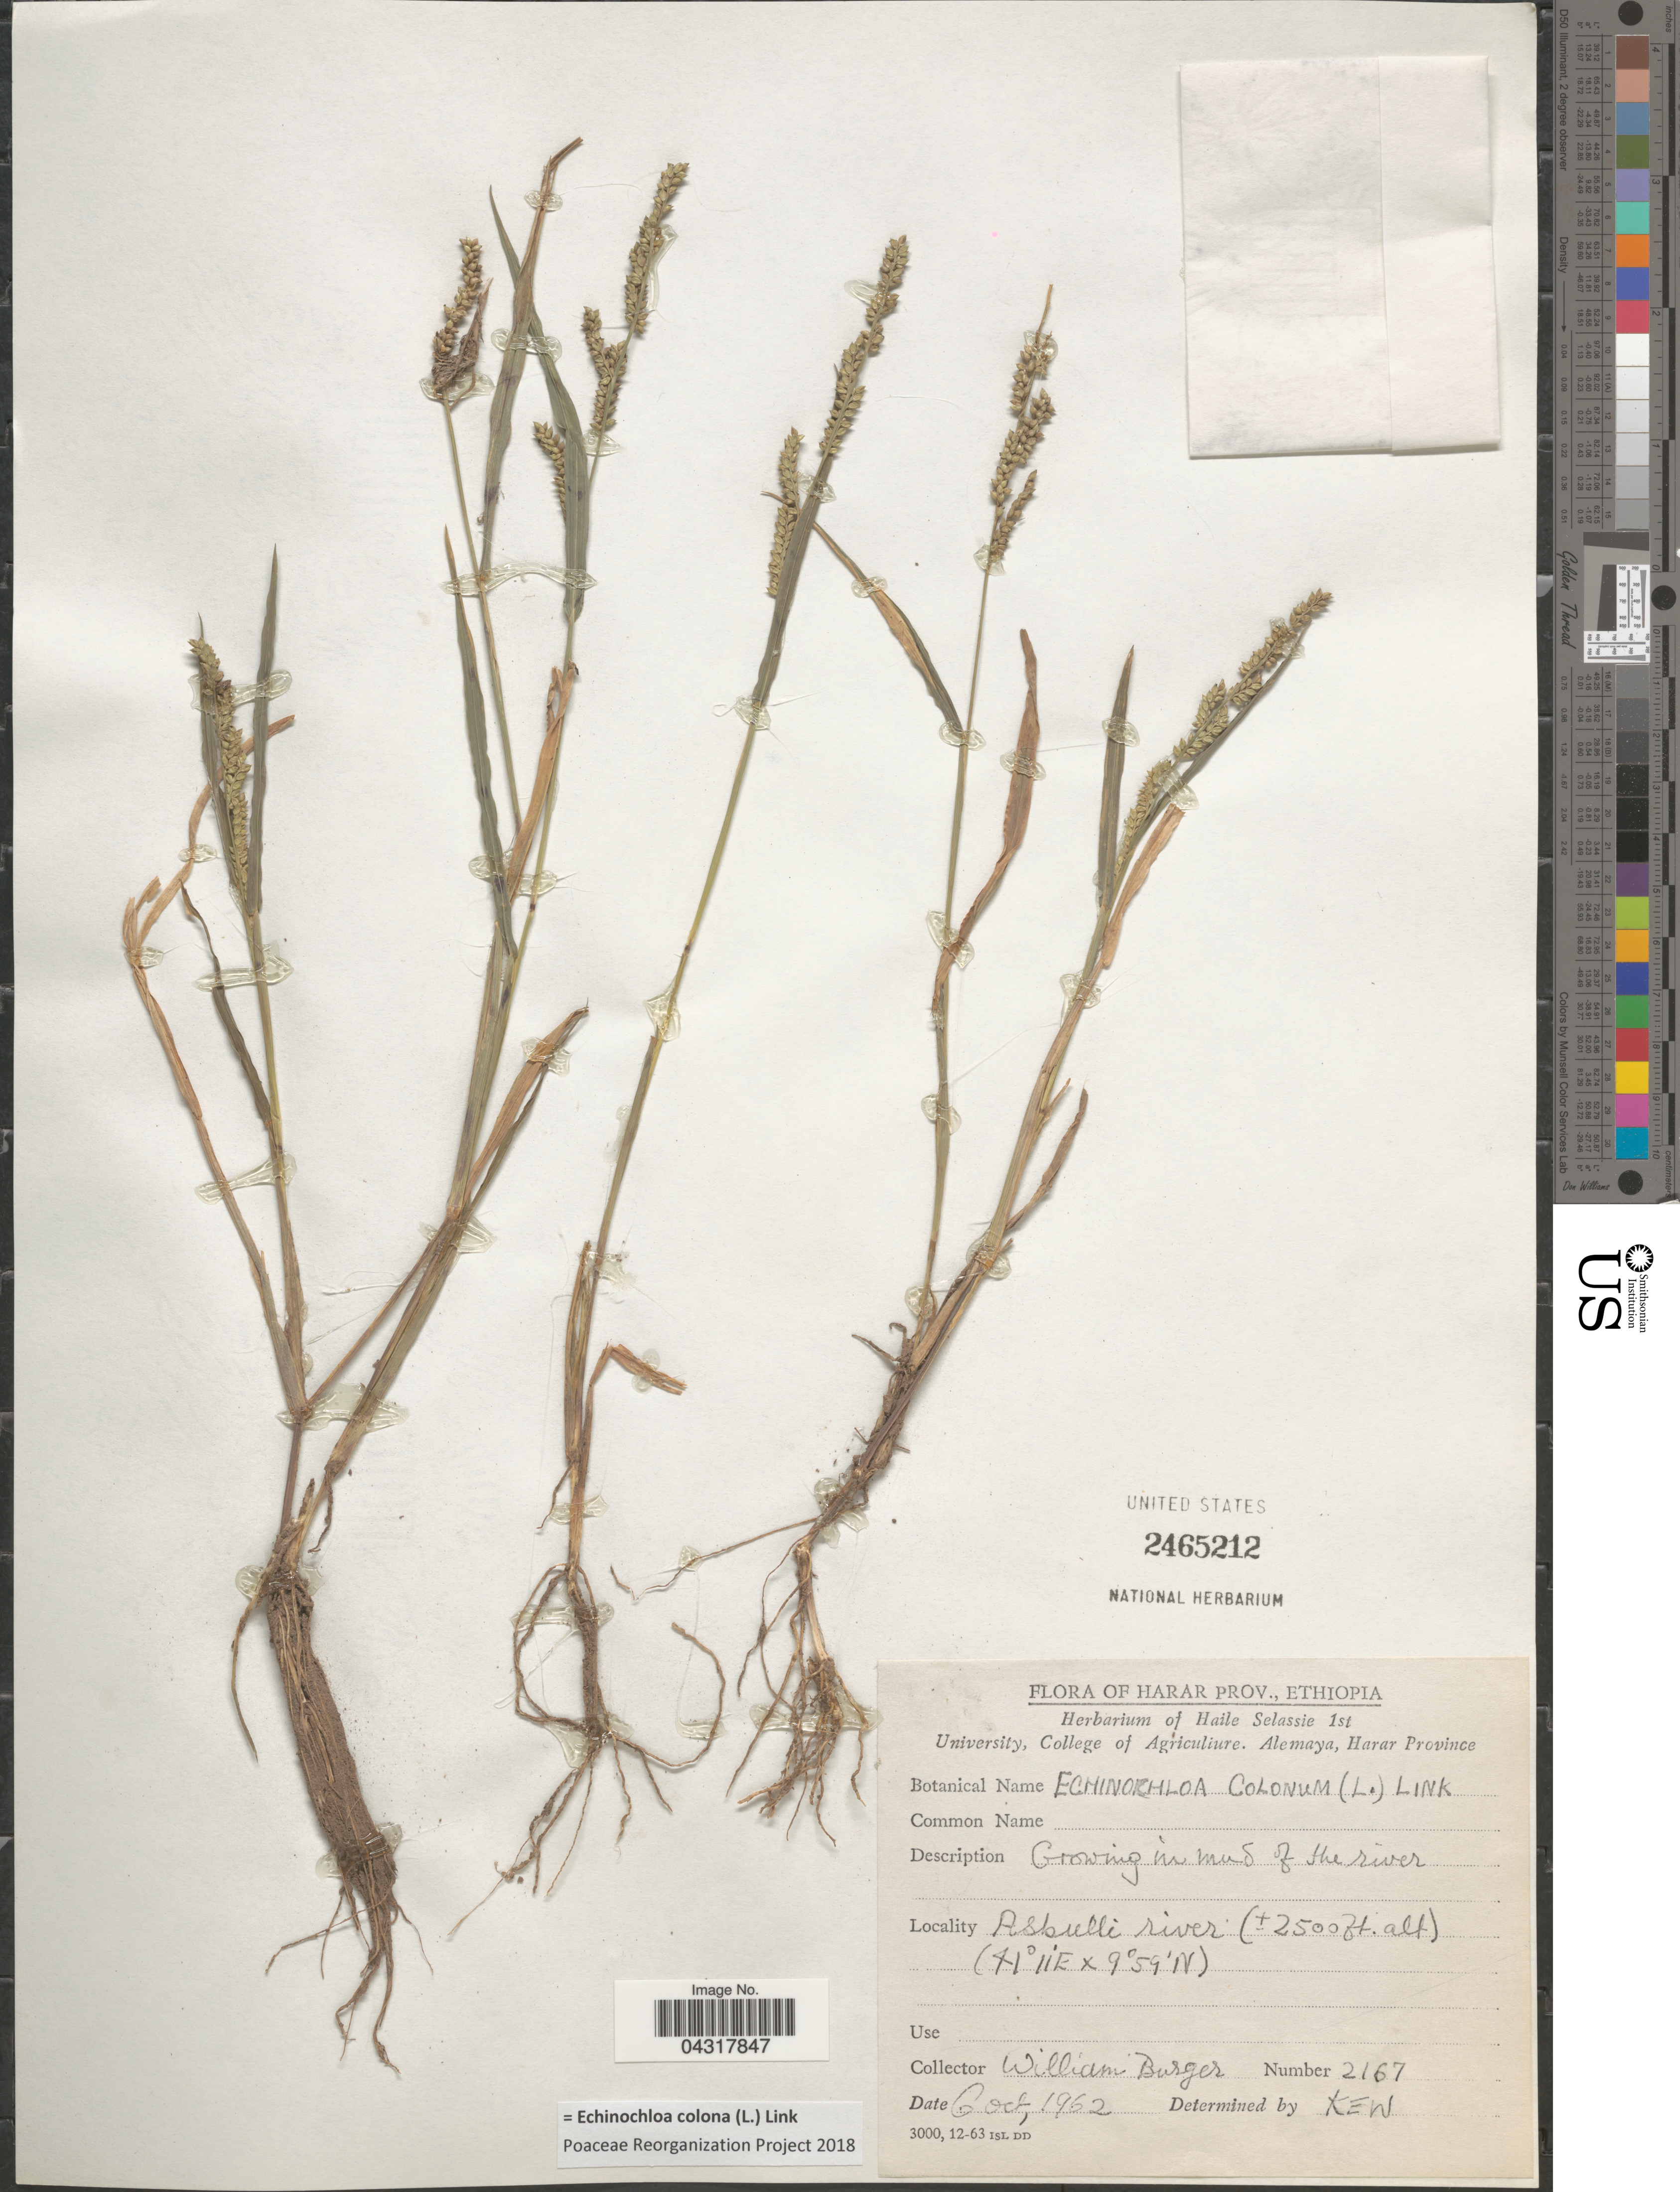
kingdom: Plantae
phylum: Tracheophyta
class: Liliopsida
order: Poales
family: Poaceae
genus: Echinochloa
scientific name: Echinochloa colona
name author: (L.) Link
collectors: W. Burger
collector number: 2167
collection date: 1962-10-06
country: Ethiopia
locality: Harar Prov. Growing in mud of the river. Asbulli river.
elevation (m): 762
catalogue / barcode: US 2465212